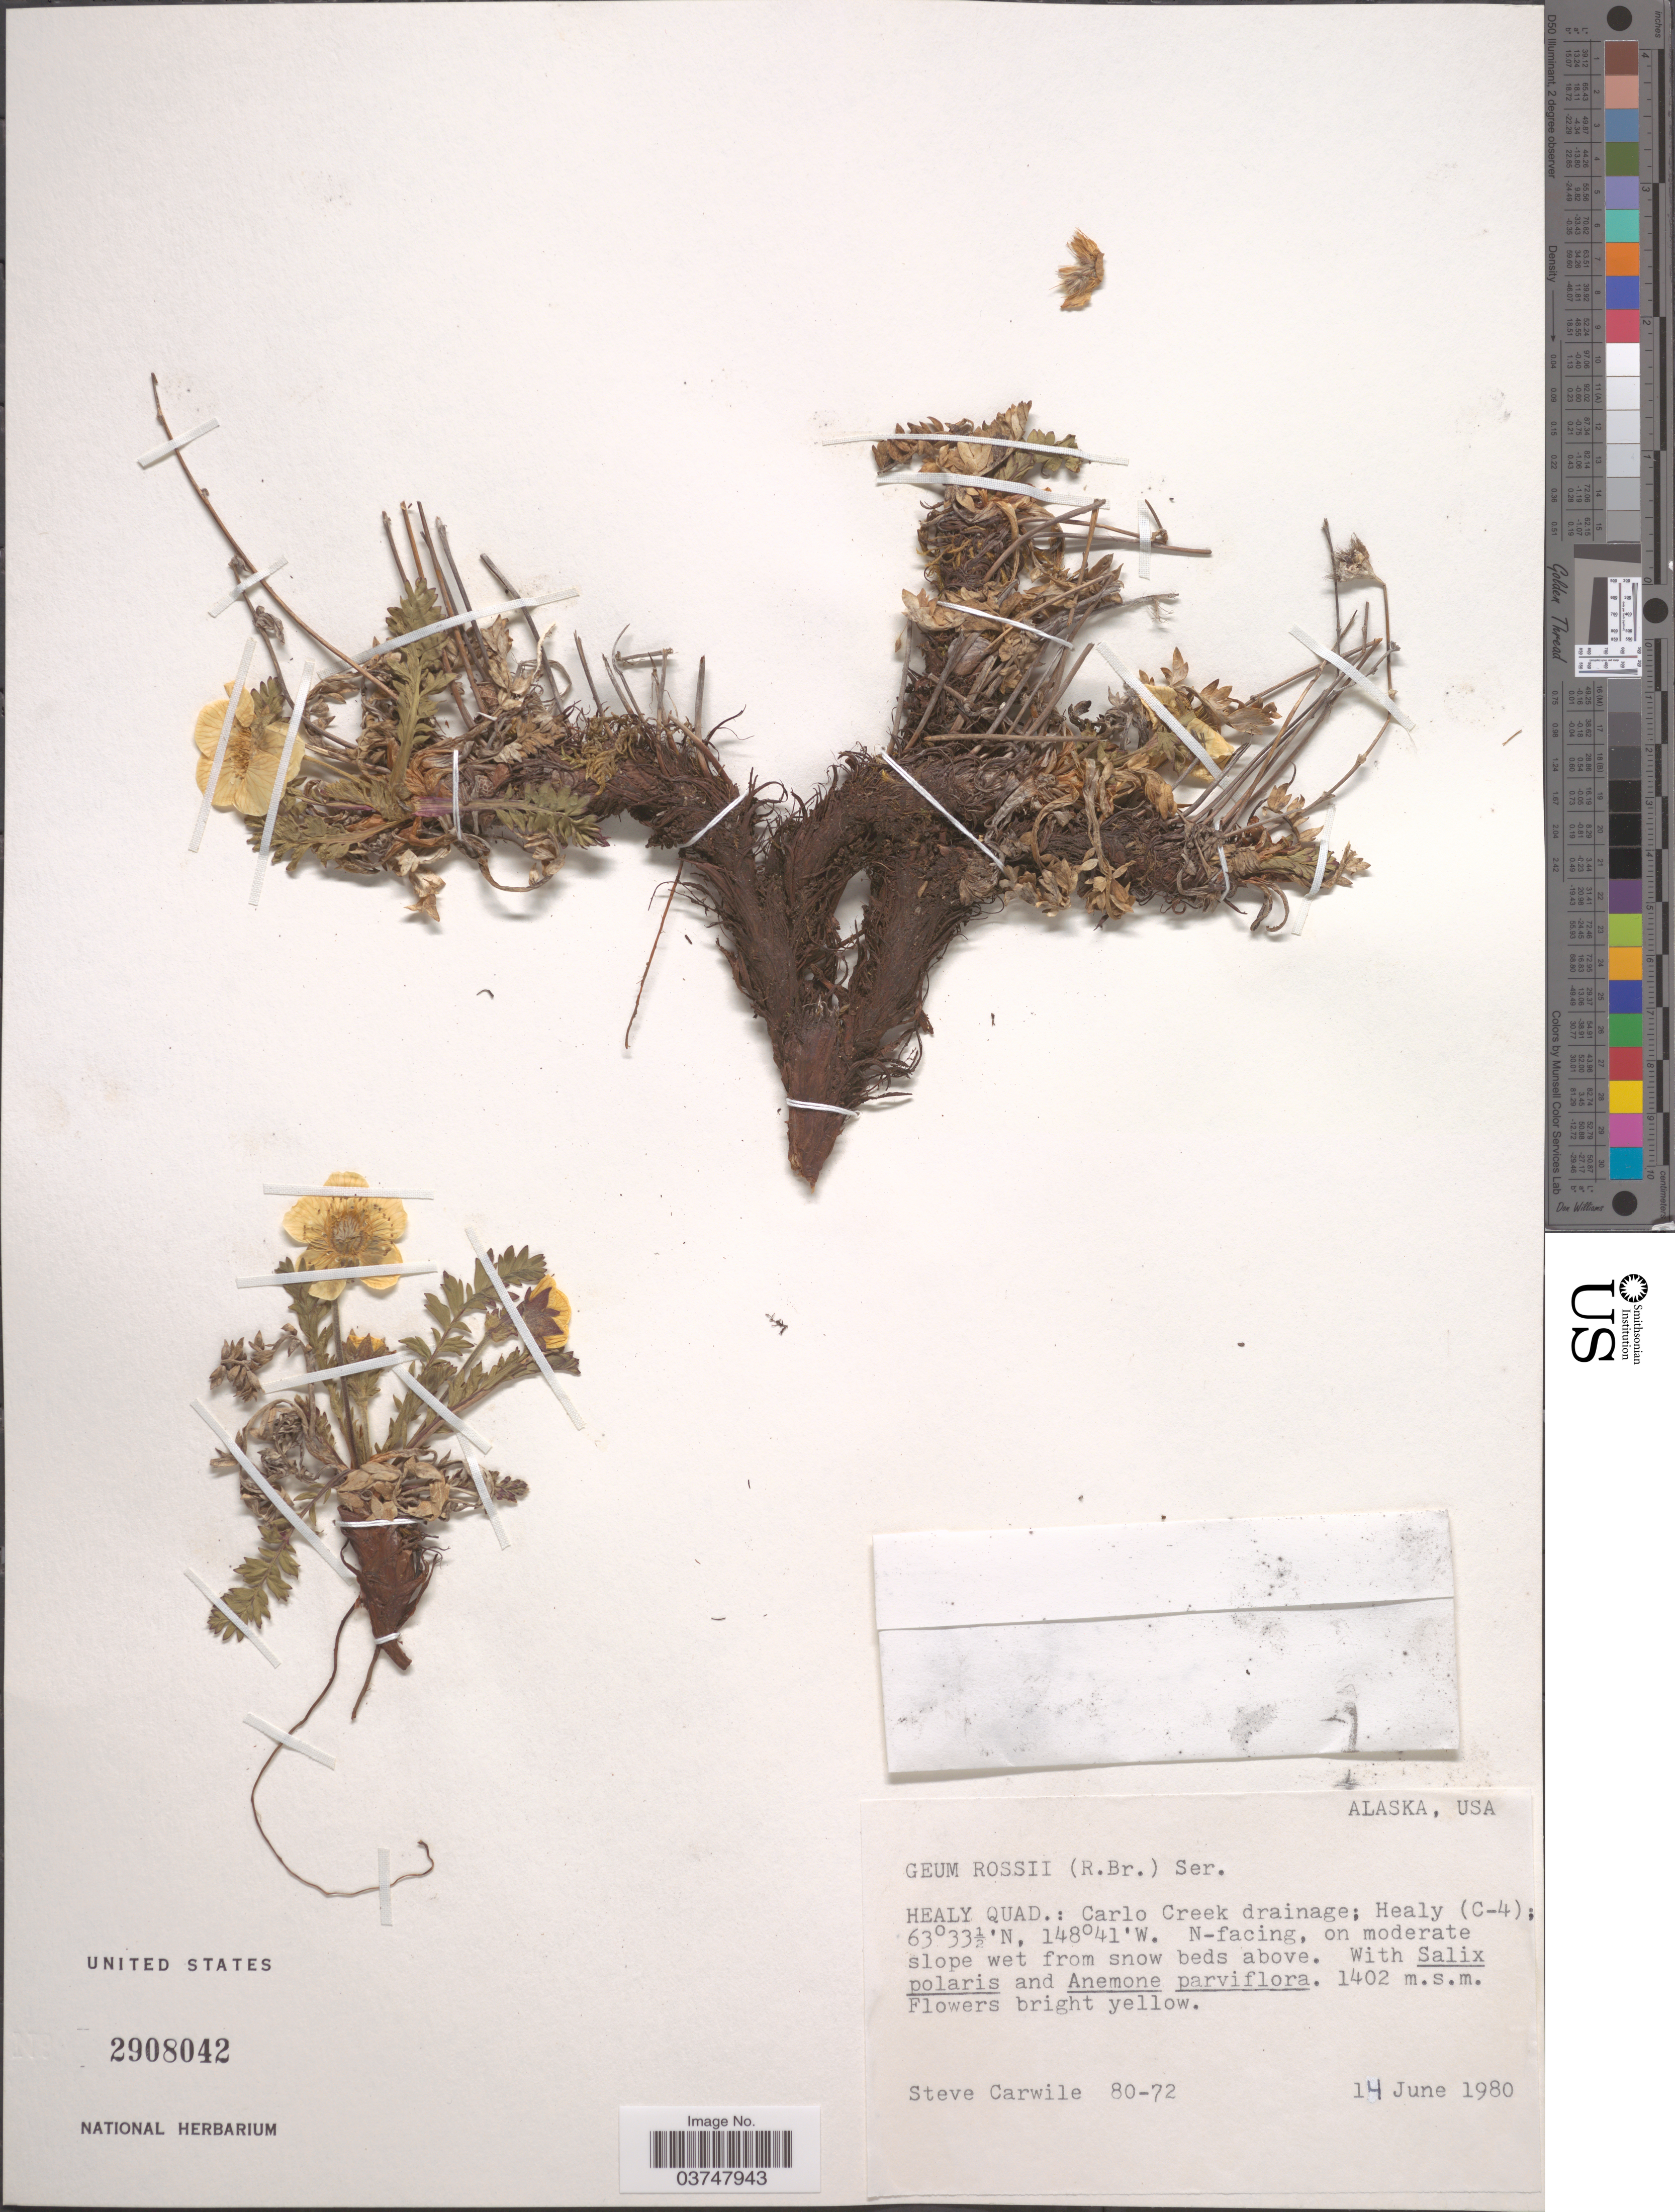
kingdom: Plantae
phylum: Tracheophyta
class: Magnoliopsida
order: Rosales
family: Rosaceae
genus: Geum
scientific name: Geum rossii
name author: (R. Br.) Ser.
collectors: S. Carwile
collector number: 80-72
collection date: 1980-06-14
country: United States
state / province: Alaska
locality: Healy Quad.: Carlo Creek drainage; Healy (C-4). N-facing.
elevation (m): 1402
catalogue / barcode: US 2908042